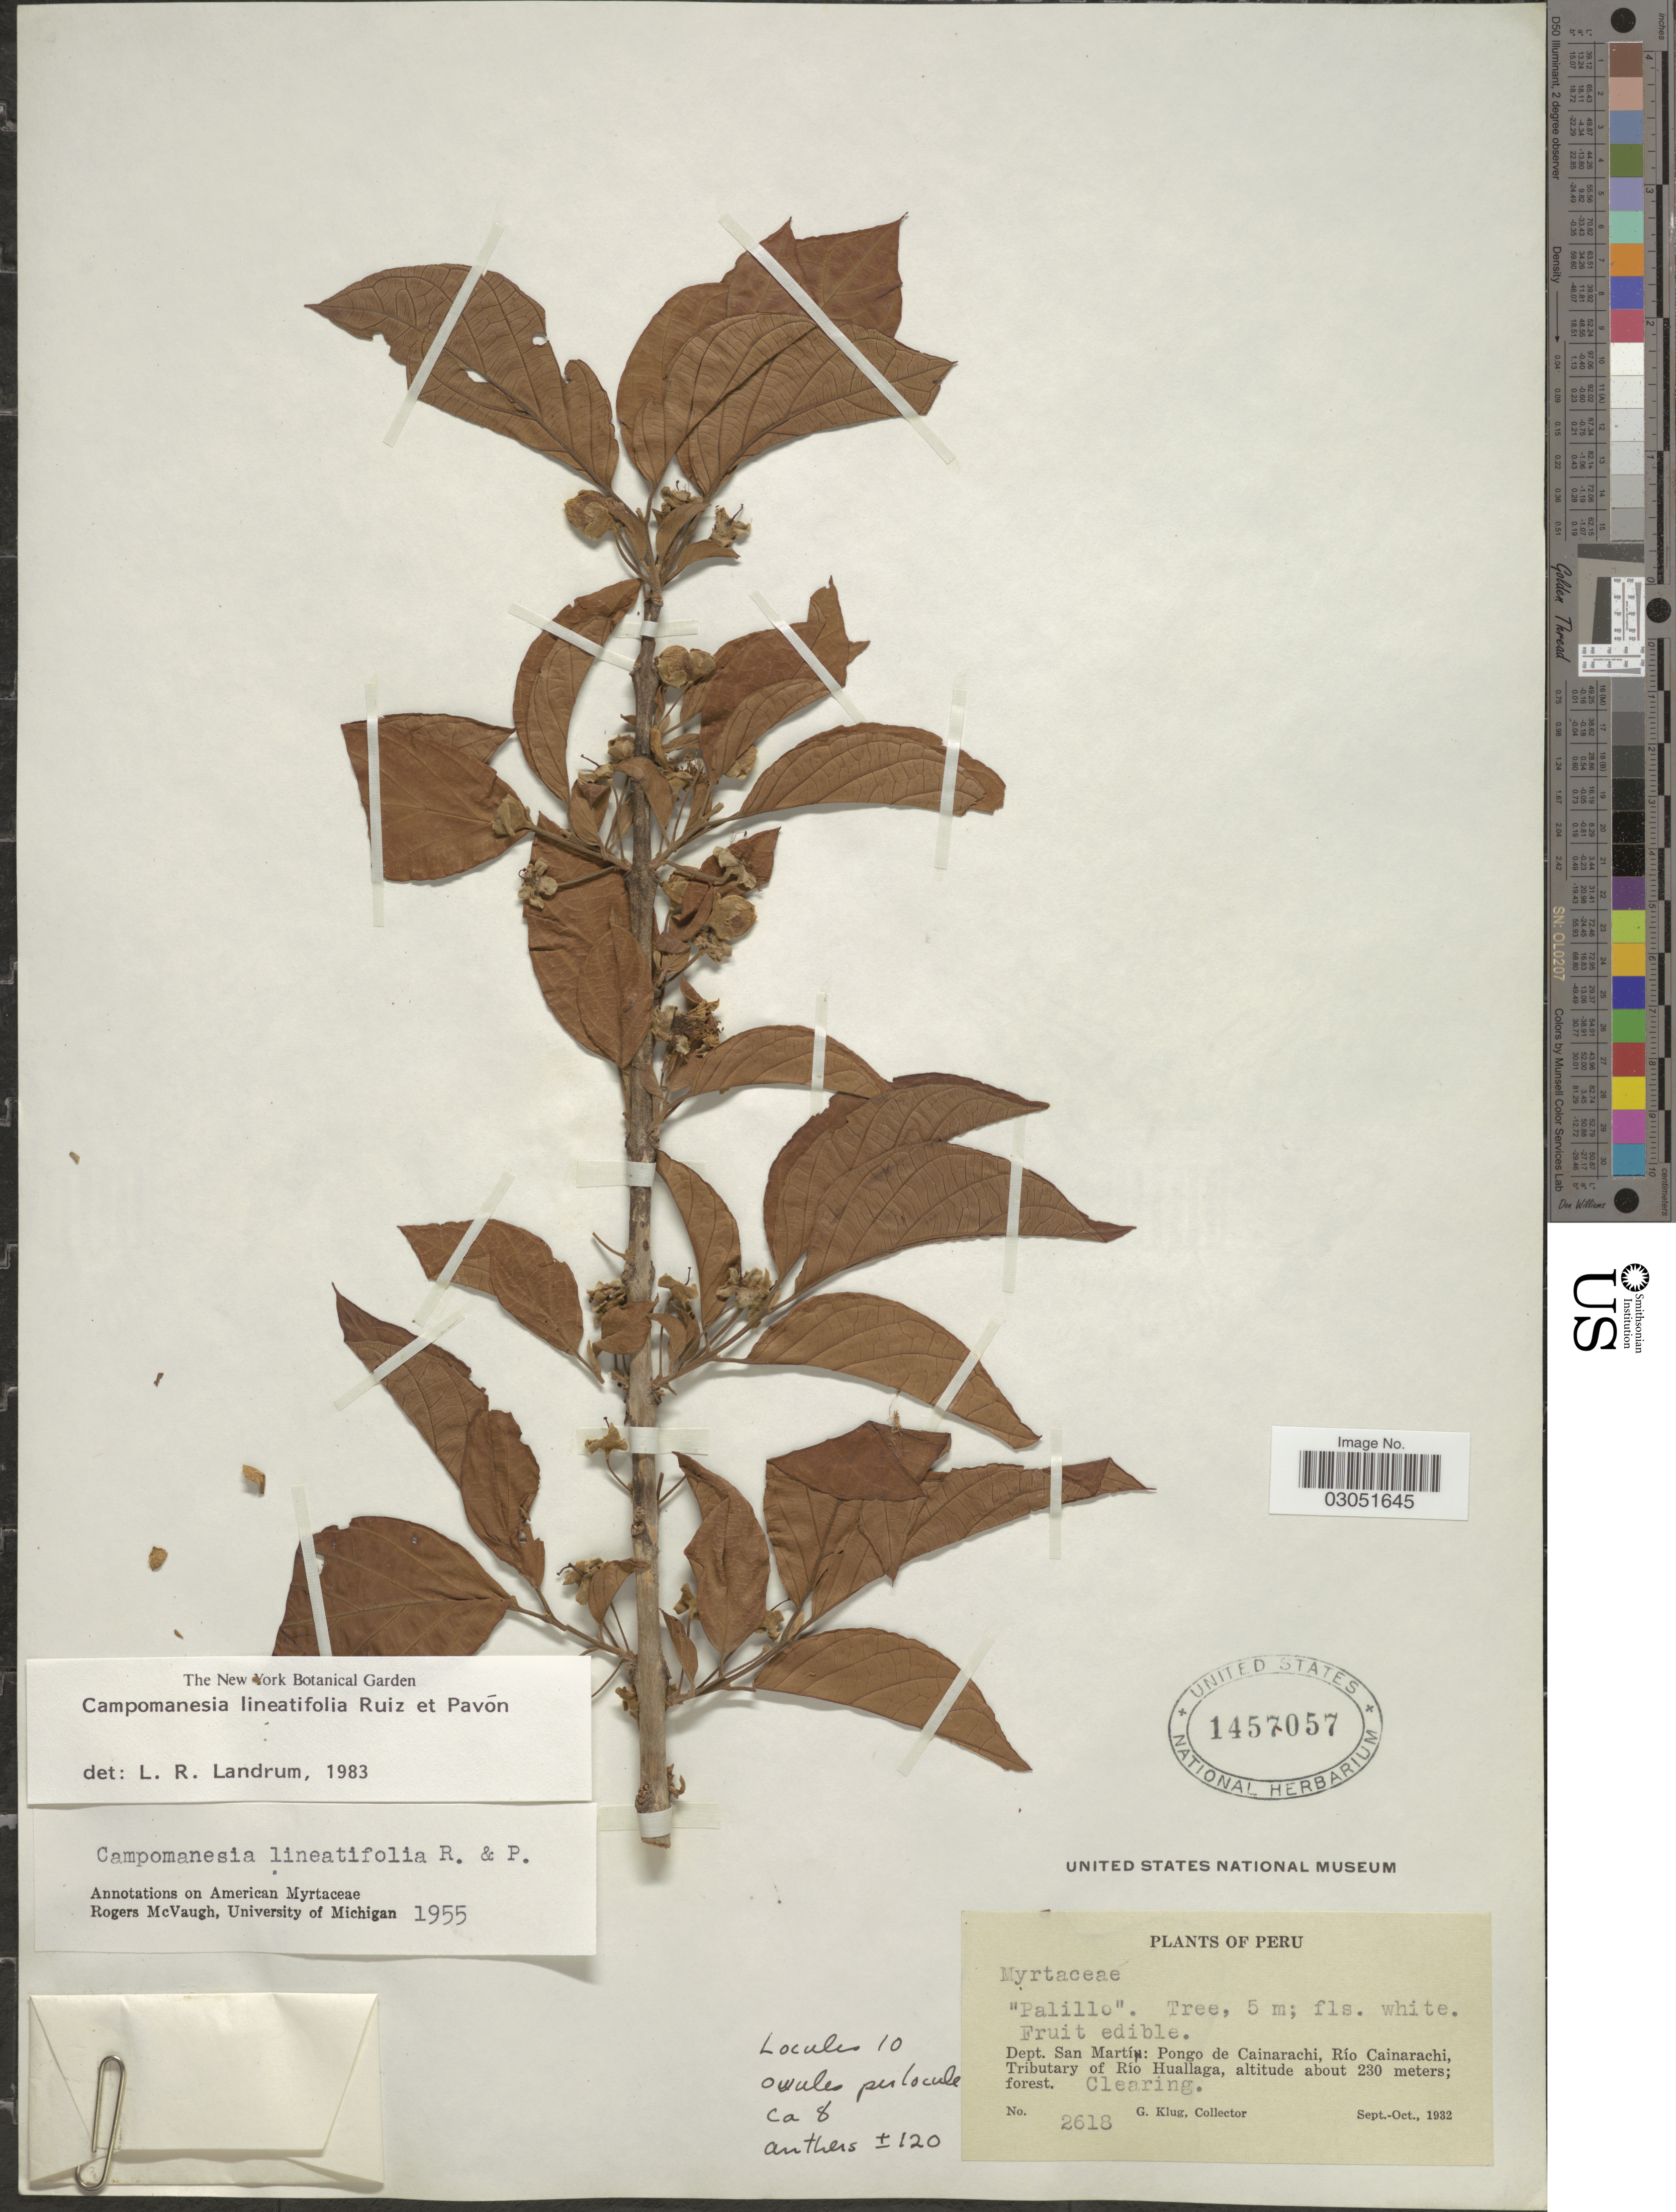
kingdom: Plantae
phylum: Tracheophyta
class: Magnoliopsida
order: Myrtales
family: Myrtaceae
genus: Campomanesia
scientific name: Campomanesia lineatifolia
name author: Ruiz & Pav.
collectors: G. Klug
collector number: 2618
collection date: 1932-09/1932-10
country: Peru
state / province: San Martín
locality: Dept. San Martín: Pongo de Cainarachi, Río Cainarachi, Tributary of Río Huallaga. Clearing.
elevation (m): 230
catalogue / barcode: US 1457057